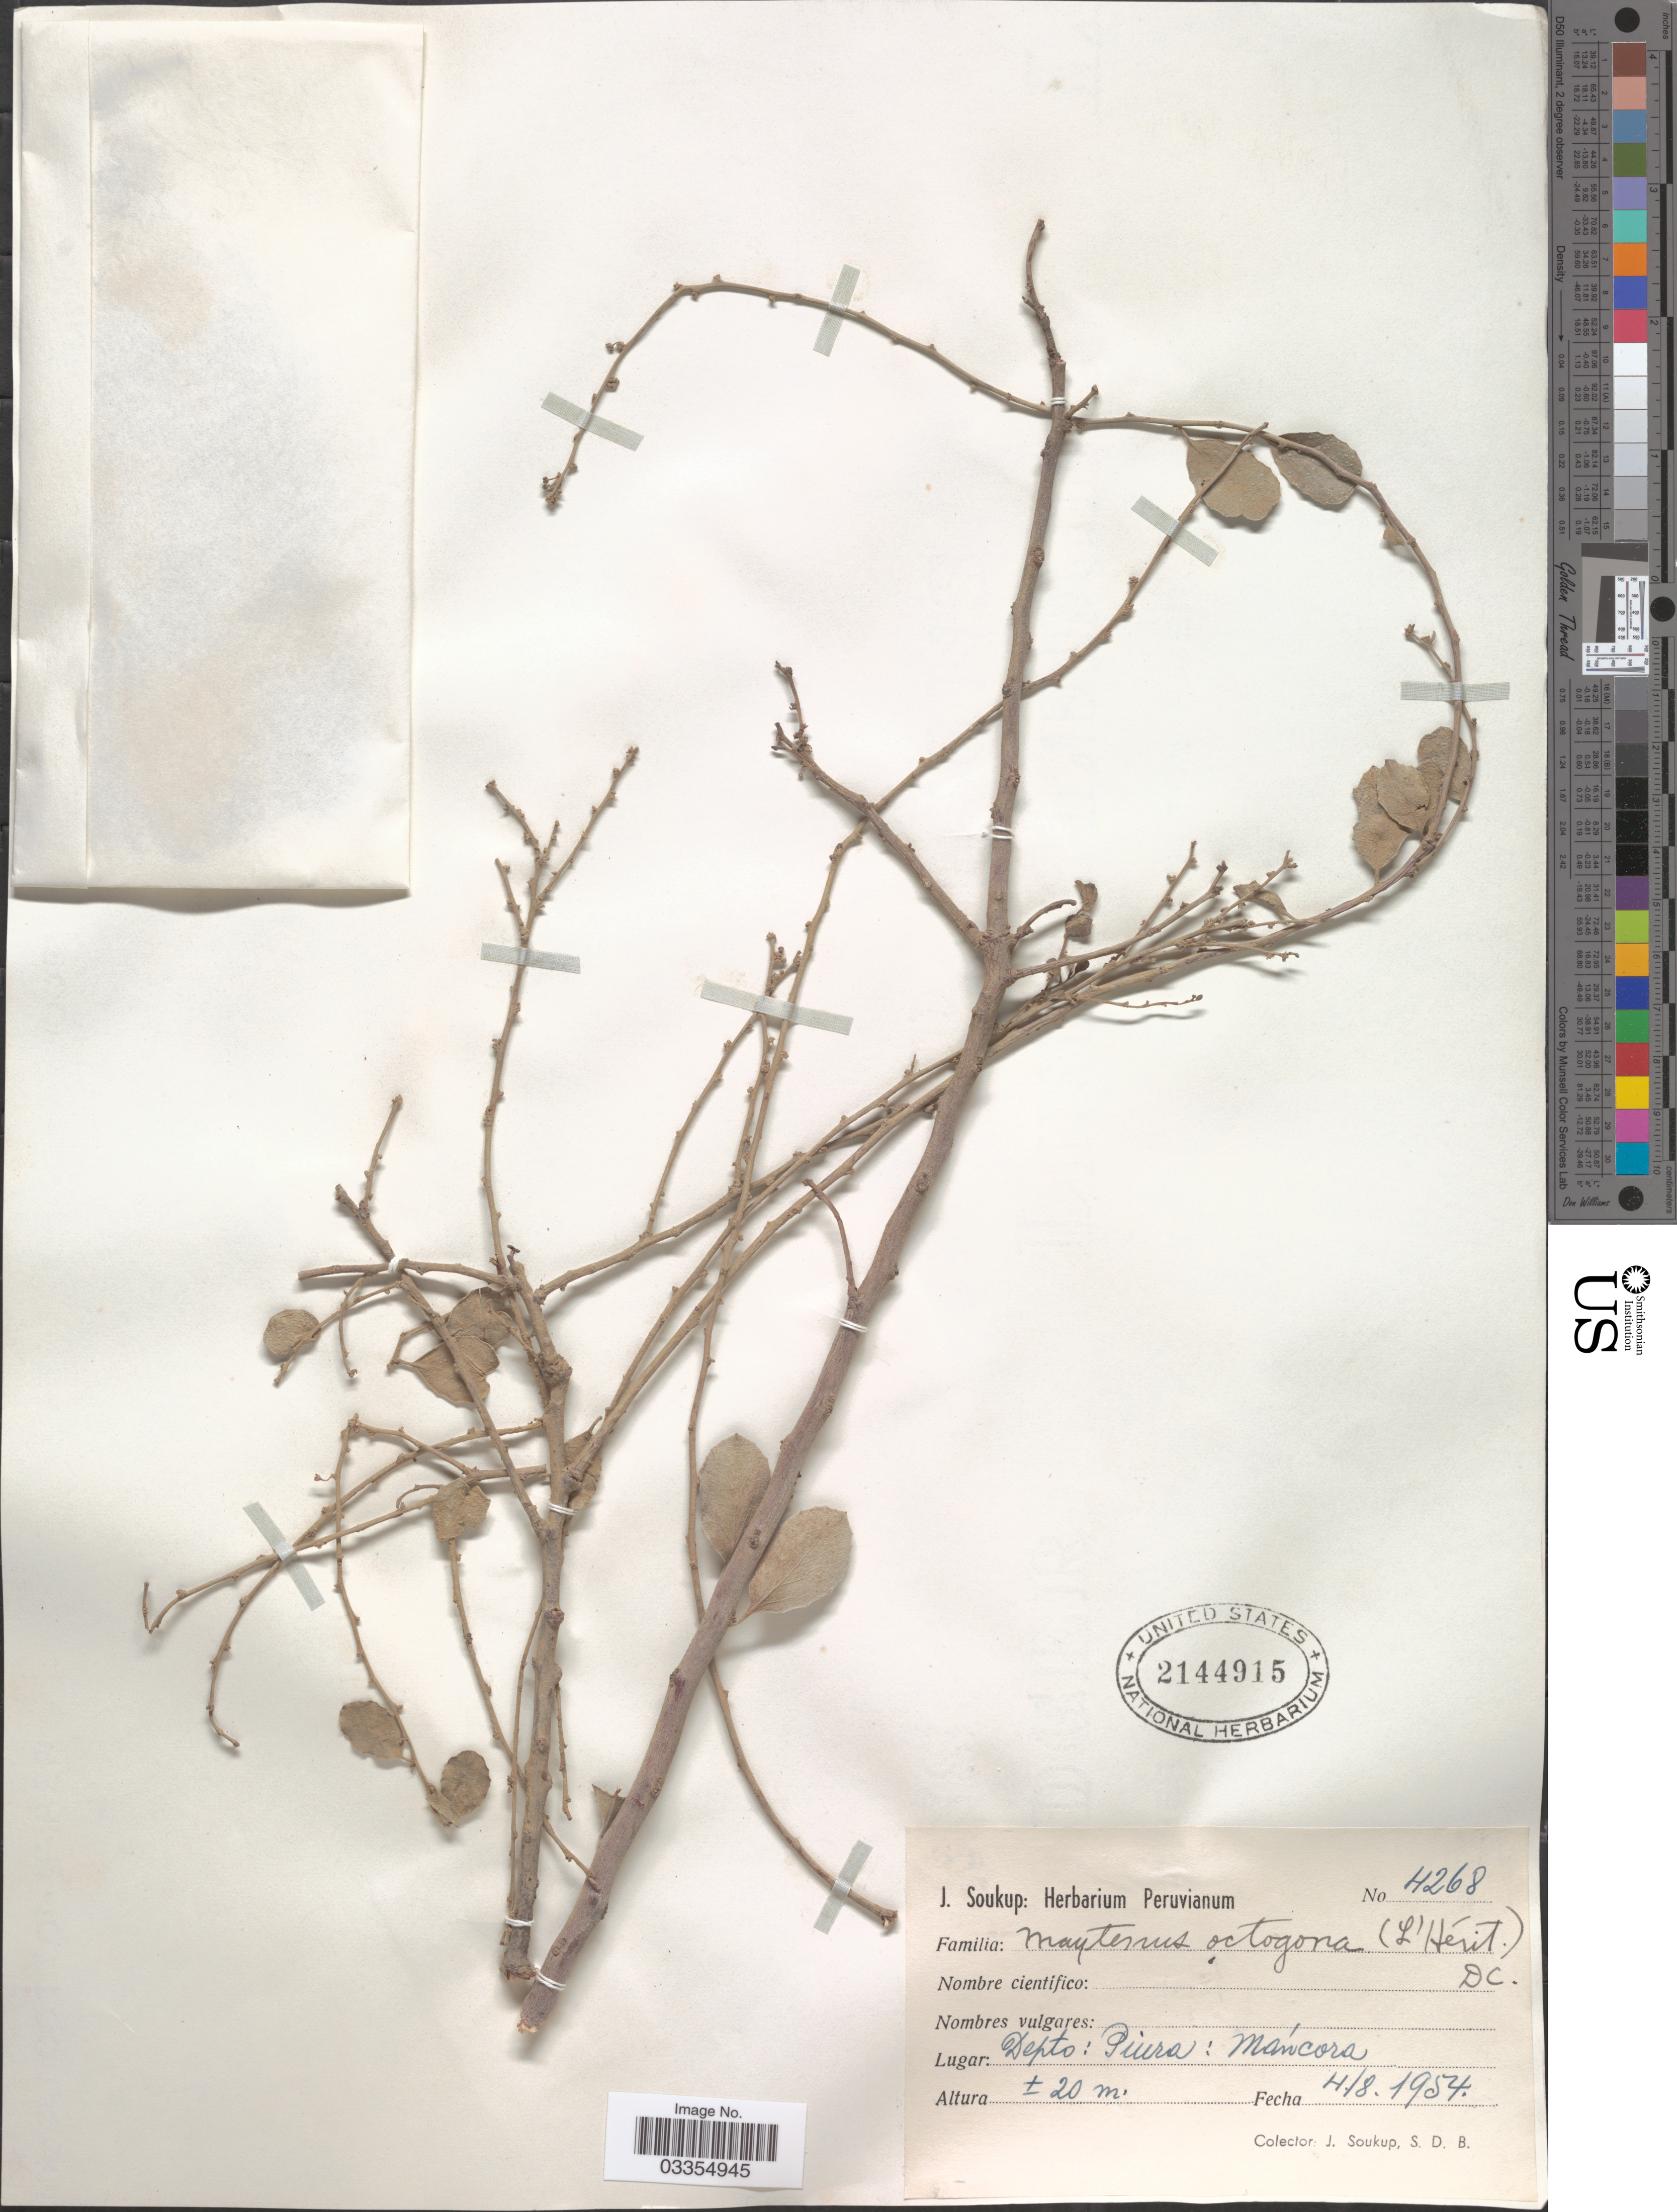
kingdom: Plantae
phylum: Tracheophyta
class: Magnoliopsida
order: Celastrales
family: Celastraceae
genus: Tricerma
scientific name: Tricerma orbiculare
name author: (Humb. & Bonpl. ex Schult.) Lundell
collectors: J. Soukup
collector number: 4268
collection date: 1954-08-04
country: Peru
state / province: Piura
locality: Depto. Piura : Máncora.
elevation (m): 20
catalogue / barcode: US 2144915